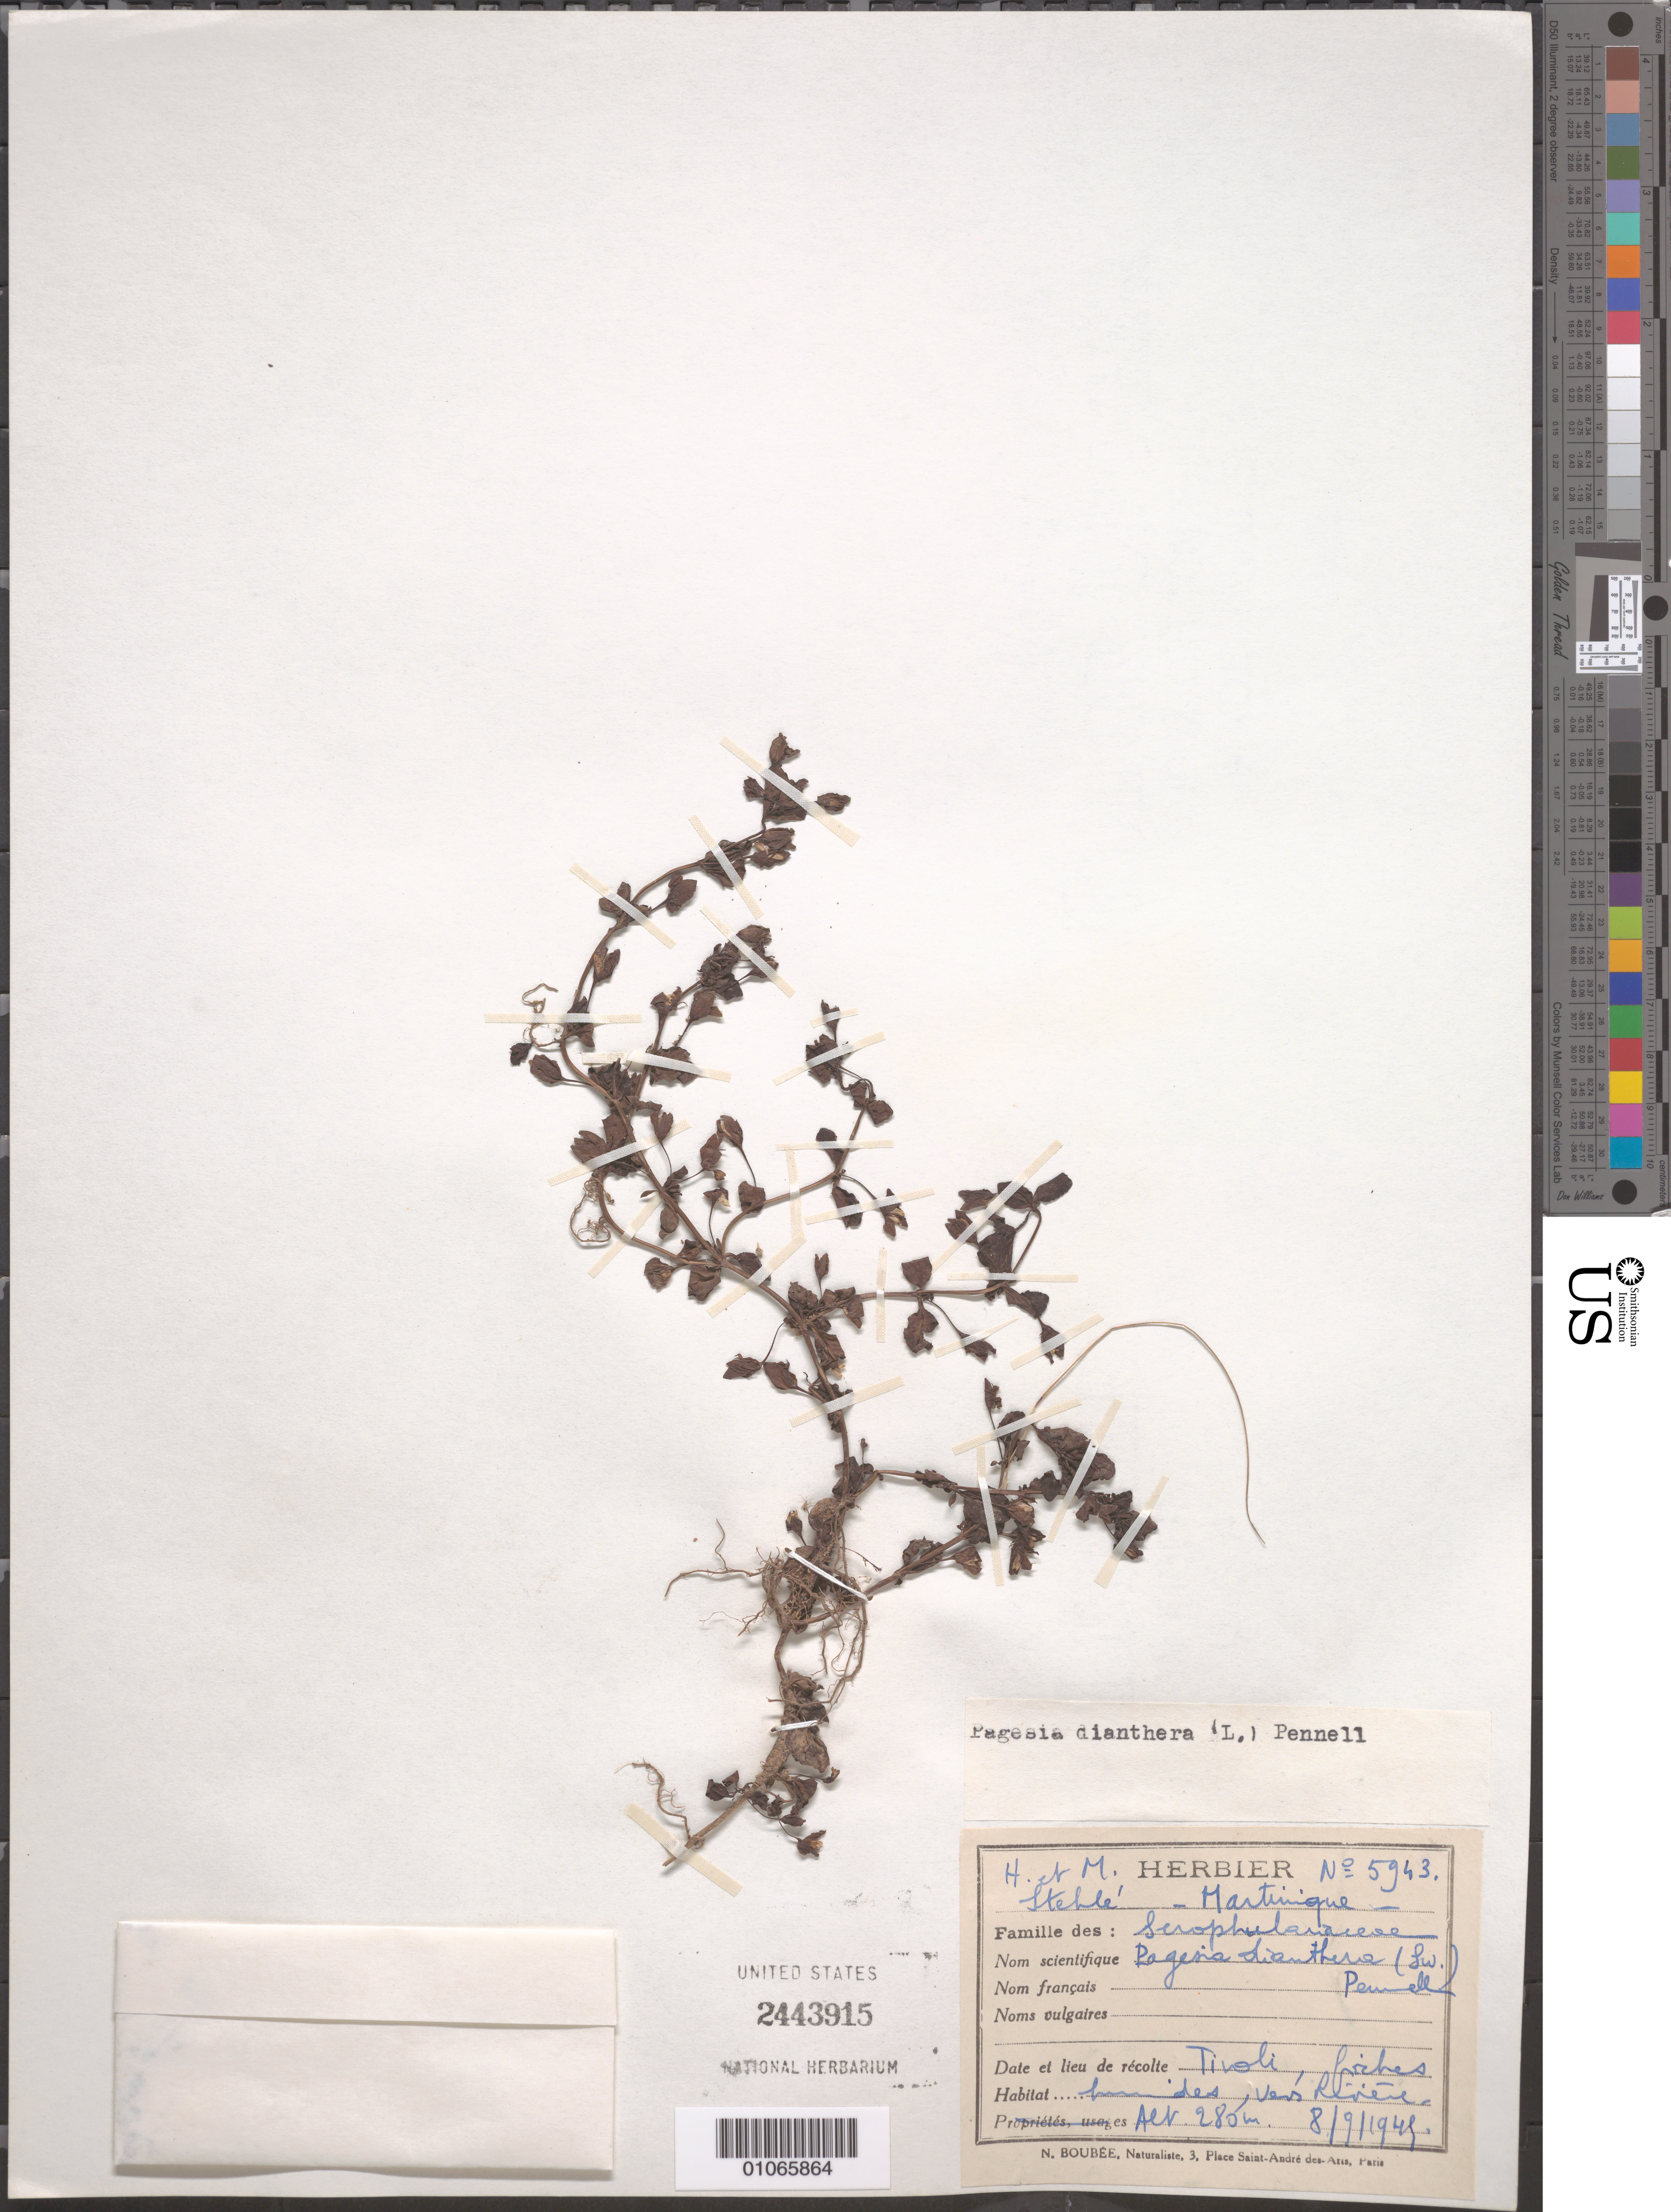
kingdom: Plantae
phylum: Tracheophyta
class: Magnoliopsida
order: Lamiales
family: Plantaginaceae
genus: Mecardonia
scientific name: Mecardonia procumbens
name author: (Mill.) Small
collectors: H. Stehlé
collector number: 5943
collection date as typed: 08 Sep 1945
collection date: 1945-09-08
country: Grenada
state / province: Saint Andrew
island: Grenada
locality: Tivoli, fallow lands, moist.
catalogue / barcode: US 2443915